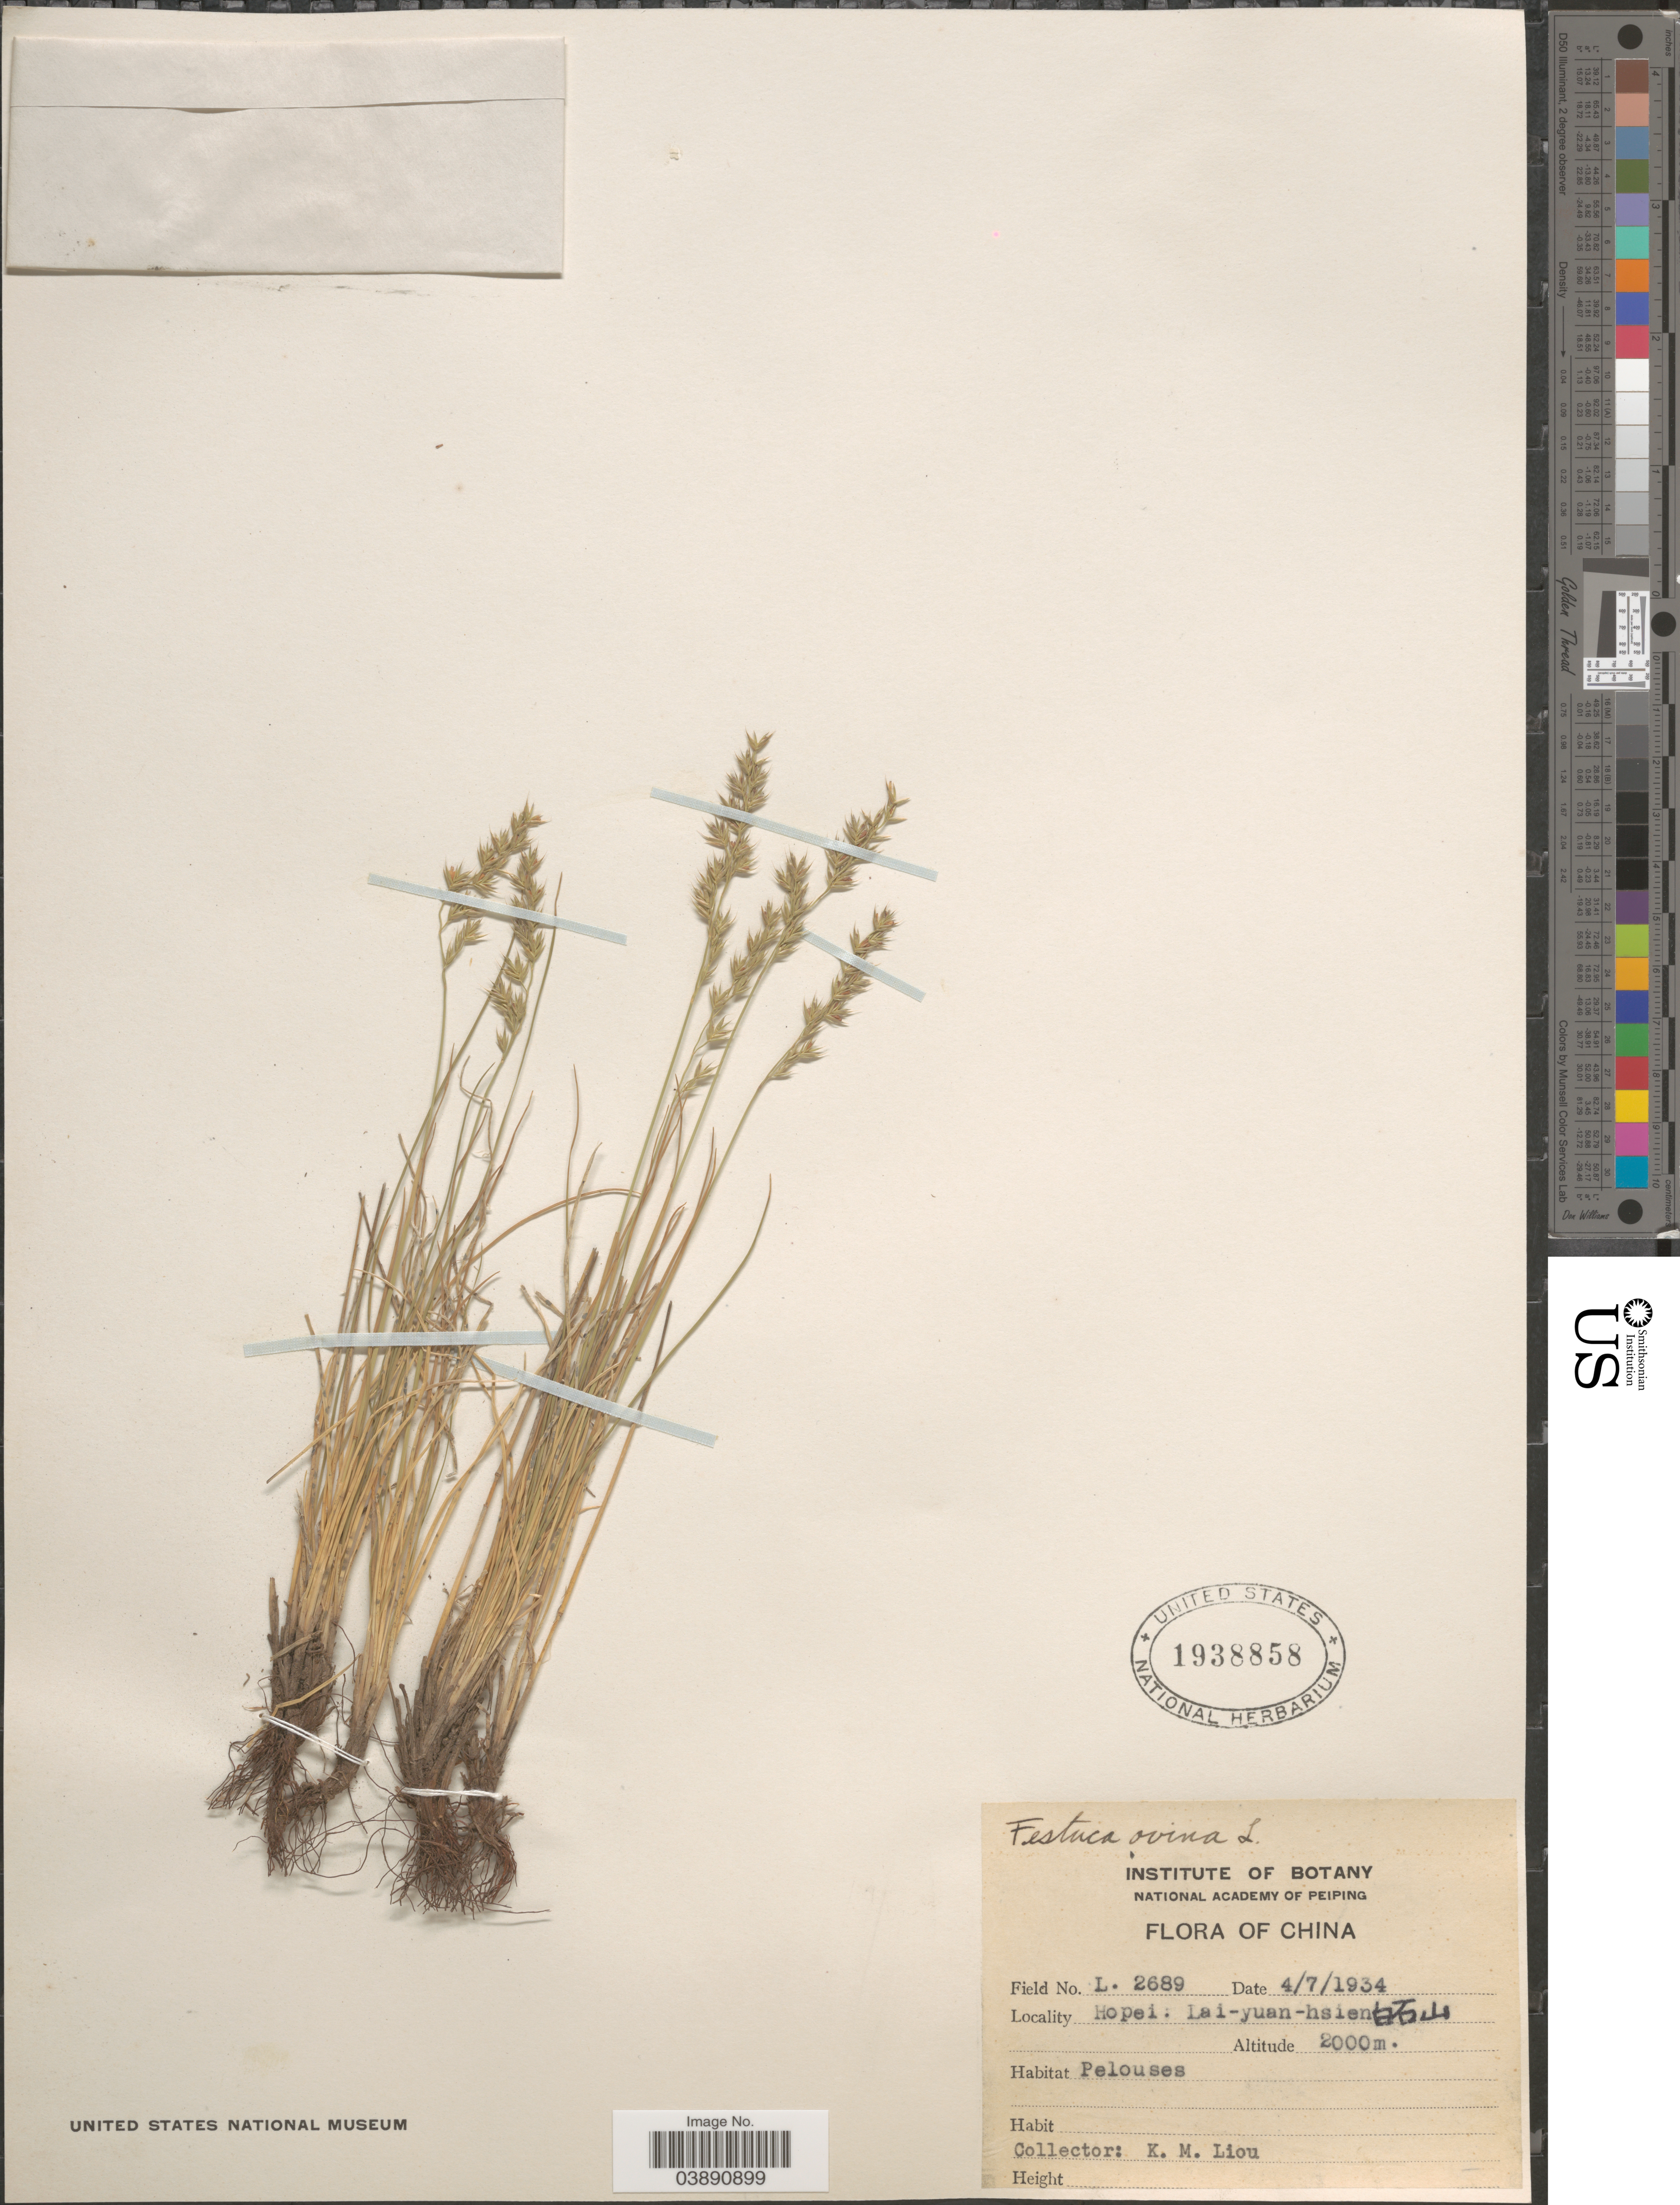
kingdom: Plantae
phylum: Tracheophyta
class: Liliopsida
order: Poales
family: Poaceae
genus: Festuca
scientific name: Festuca ovina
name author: L.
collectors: K. M. Liou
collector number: L2689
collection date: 1934-07-04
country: China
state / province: Hebei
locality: Hopei: Lai-yuan-hsien X.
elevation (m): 2000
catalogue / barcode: US 1938858